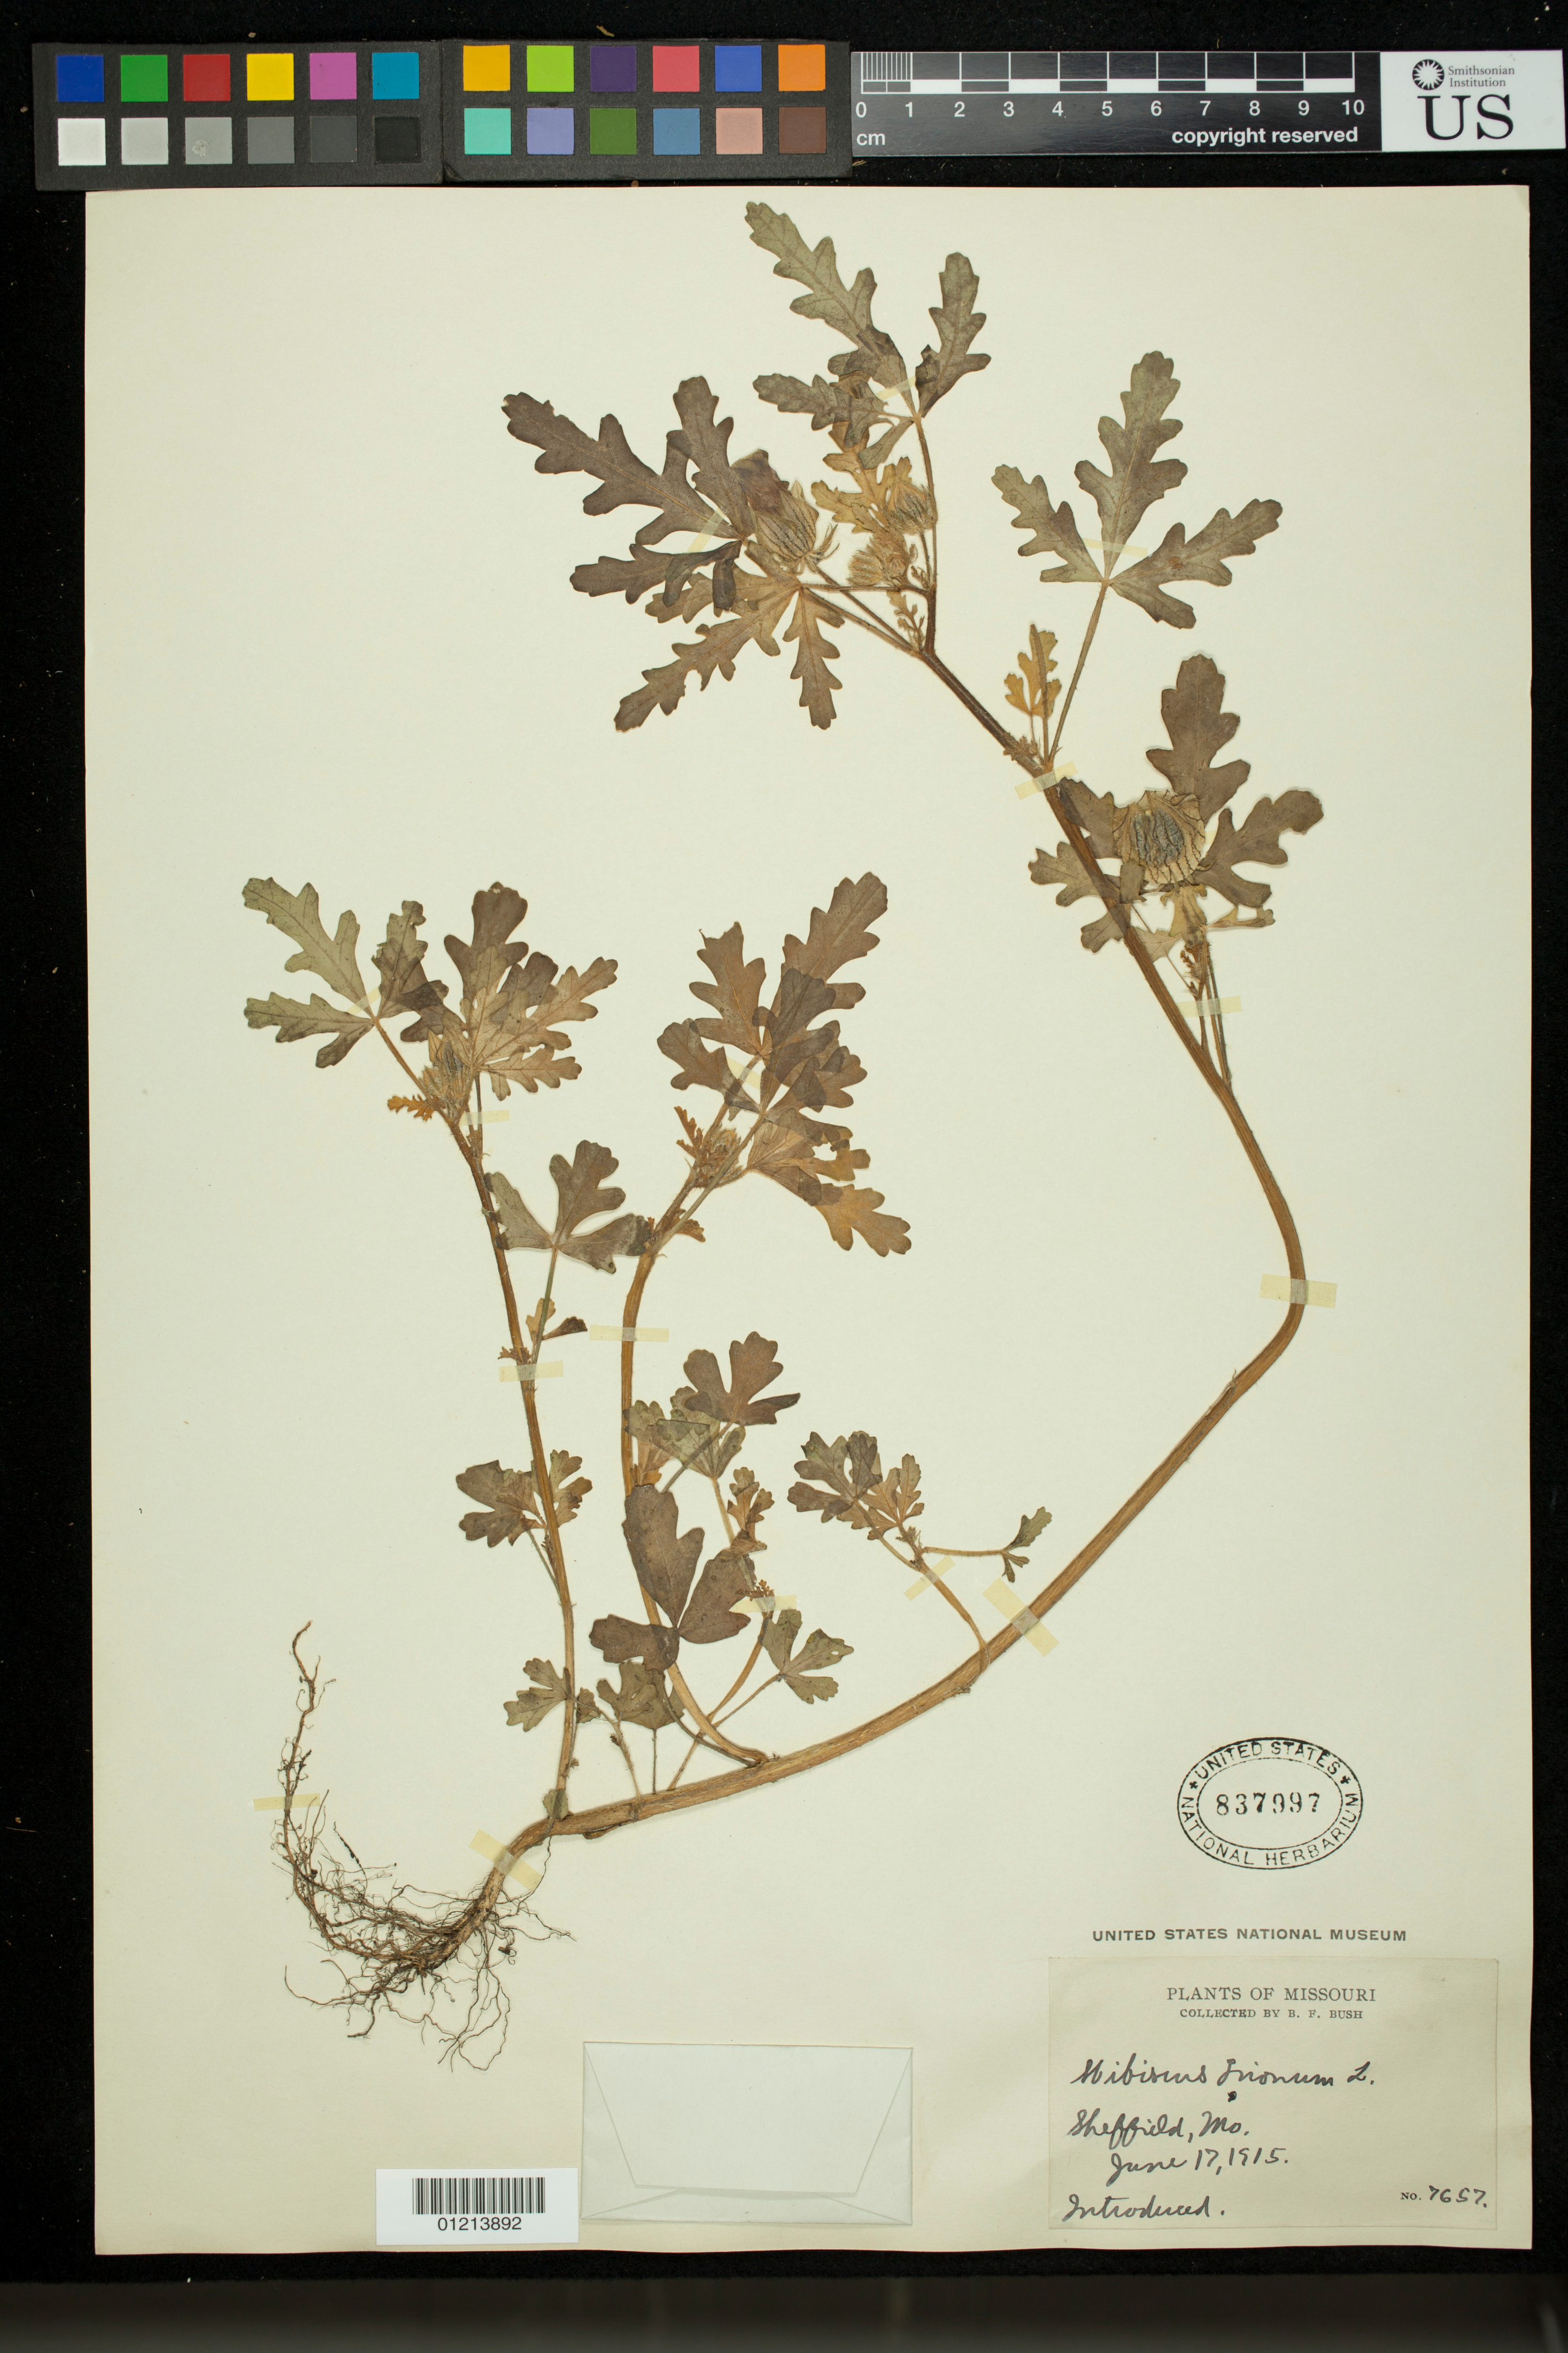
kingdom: Plantae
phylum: Tracheophyta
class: Magnoliopsida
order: Malvales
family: Malvaceae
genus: Hibiscus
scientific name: Hibiscus trionum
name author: L.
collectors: B. F. Bush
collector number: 7657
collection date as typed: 17 Jun 1915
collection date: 1915-06-17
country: United States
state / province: Missouri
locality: Sheffield, Mo. Introduced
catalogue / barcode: US 837997